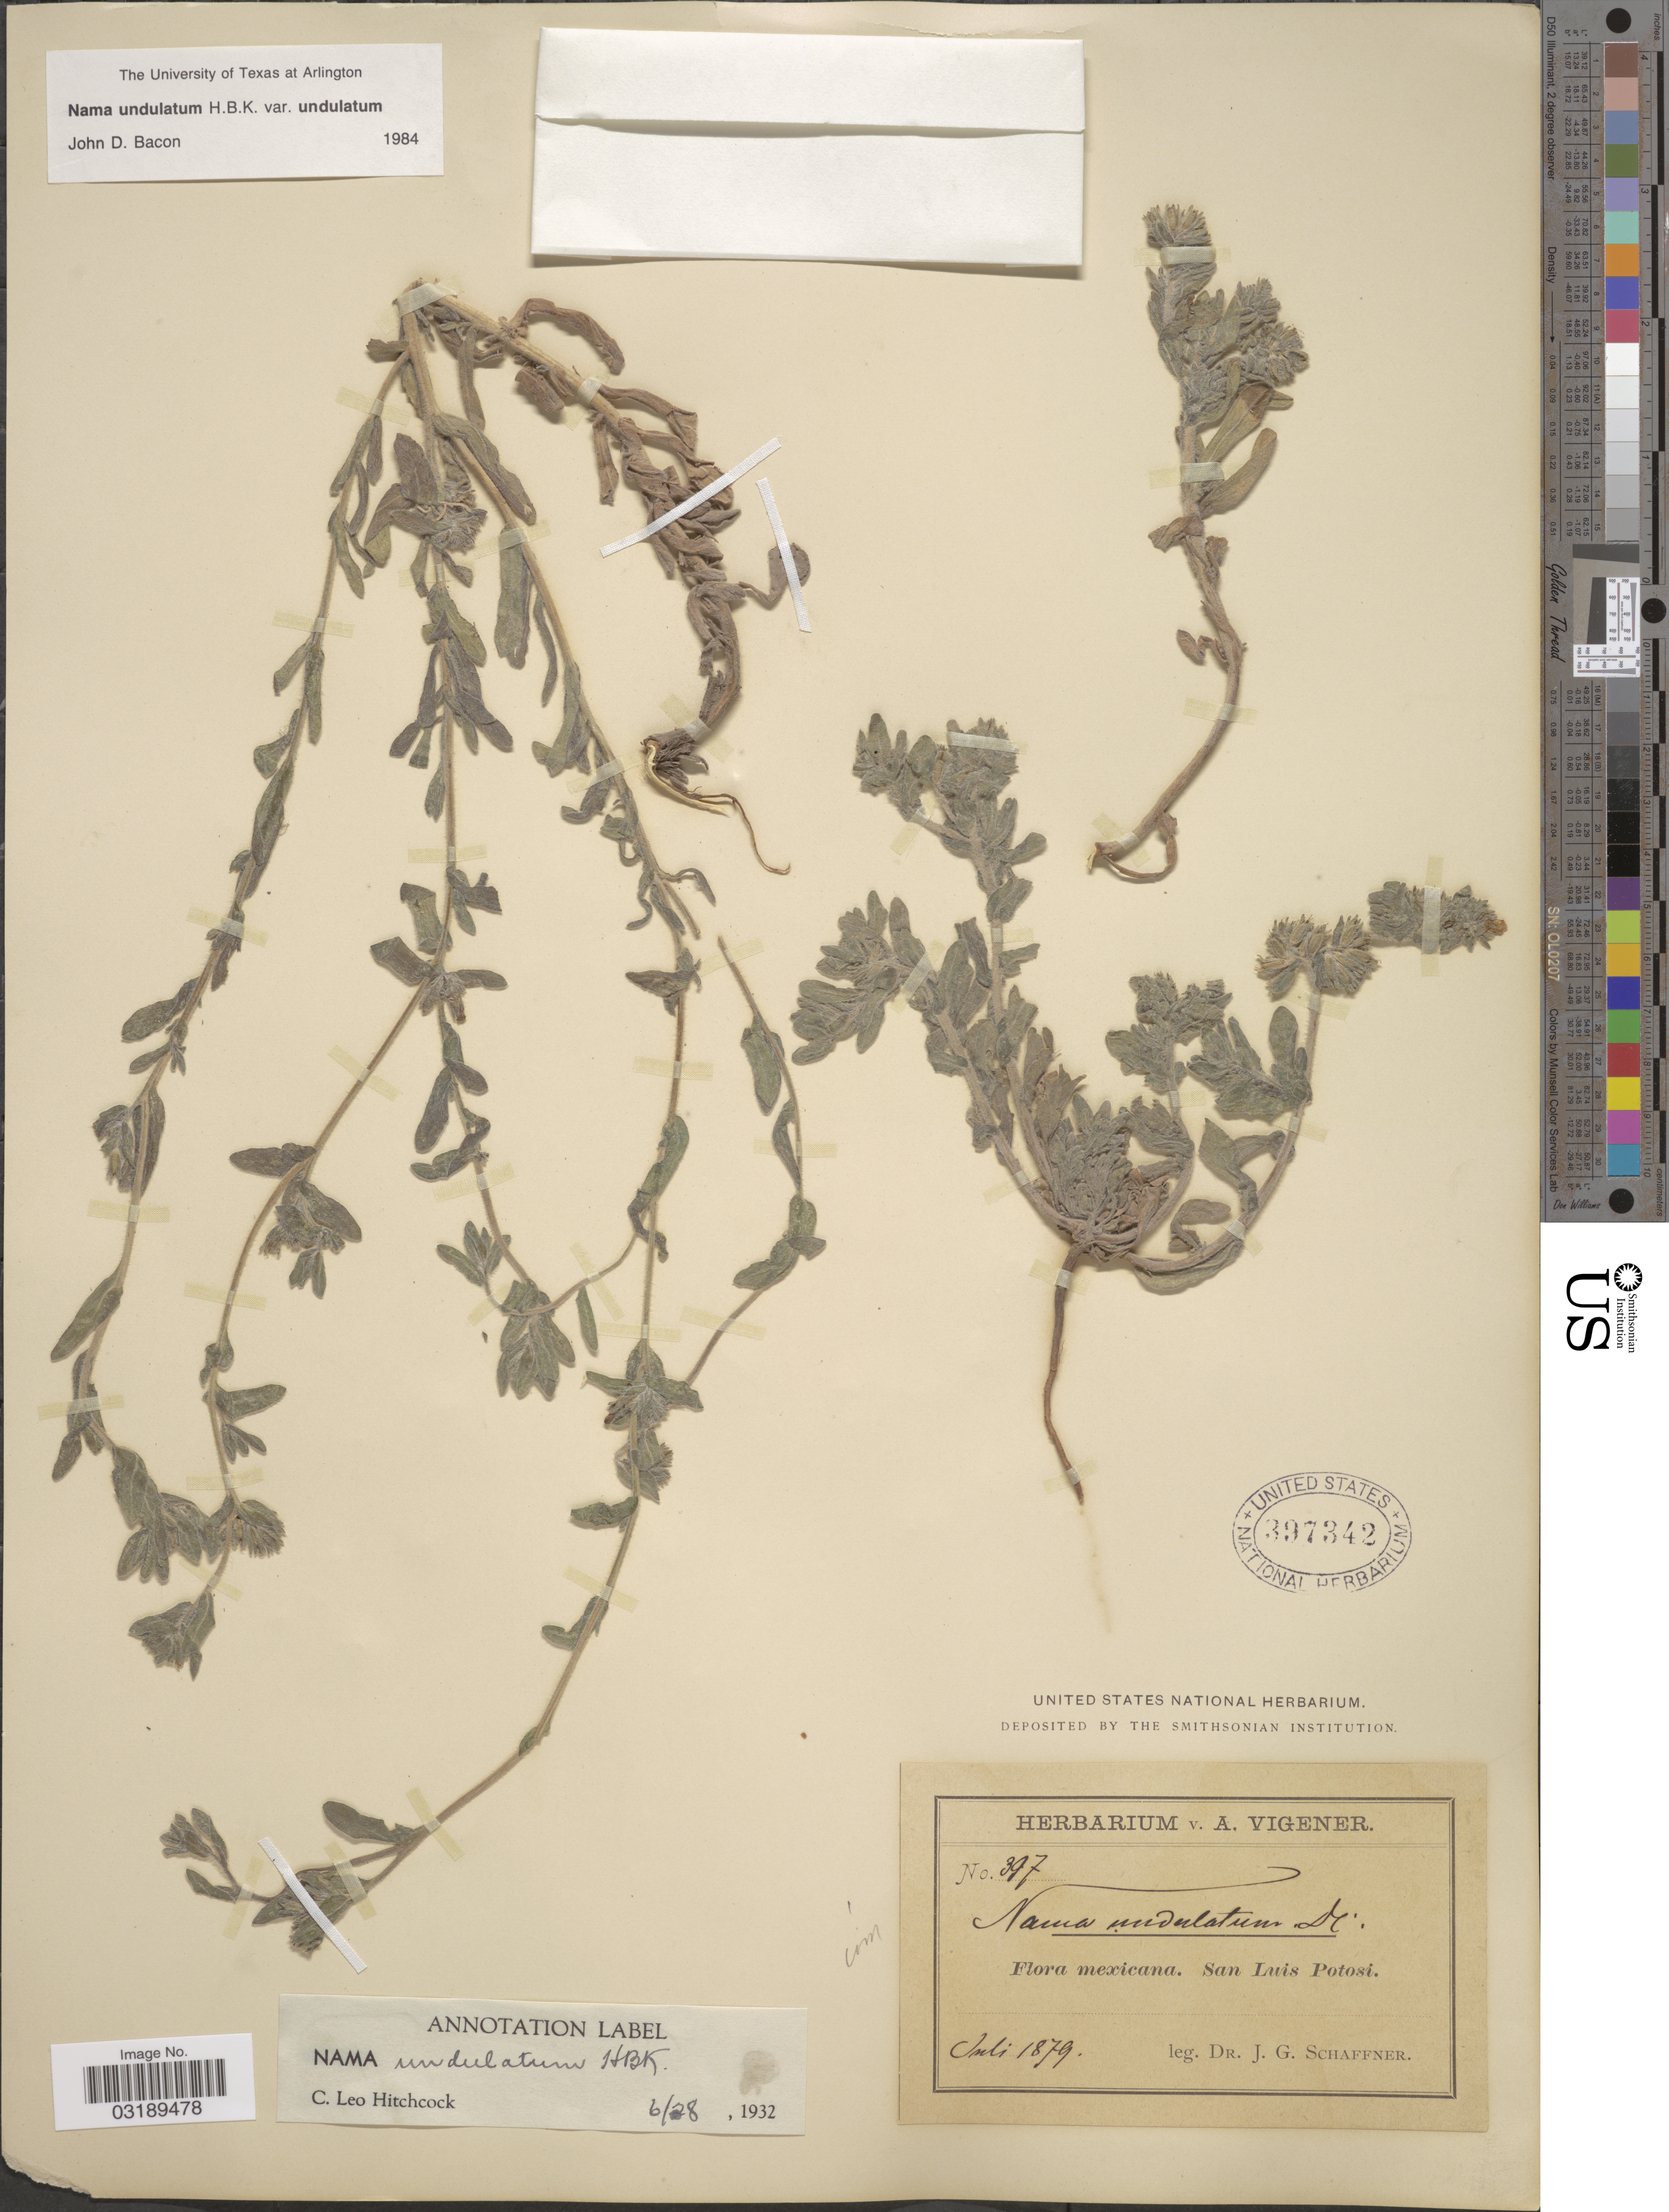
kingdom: Plantae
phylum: Tracheophyta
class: Magnoliopsida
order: Boraginales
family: Namaceae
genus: Nama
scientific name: Nama undulatum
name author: Kunth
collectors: J. G. Schaffner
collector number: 397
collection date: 1879-07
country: Mexico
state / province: San Luis Potosí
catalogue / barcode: US 397342